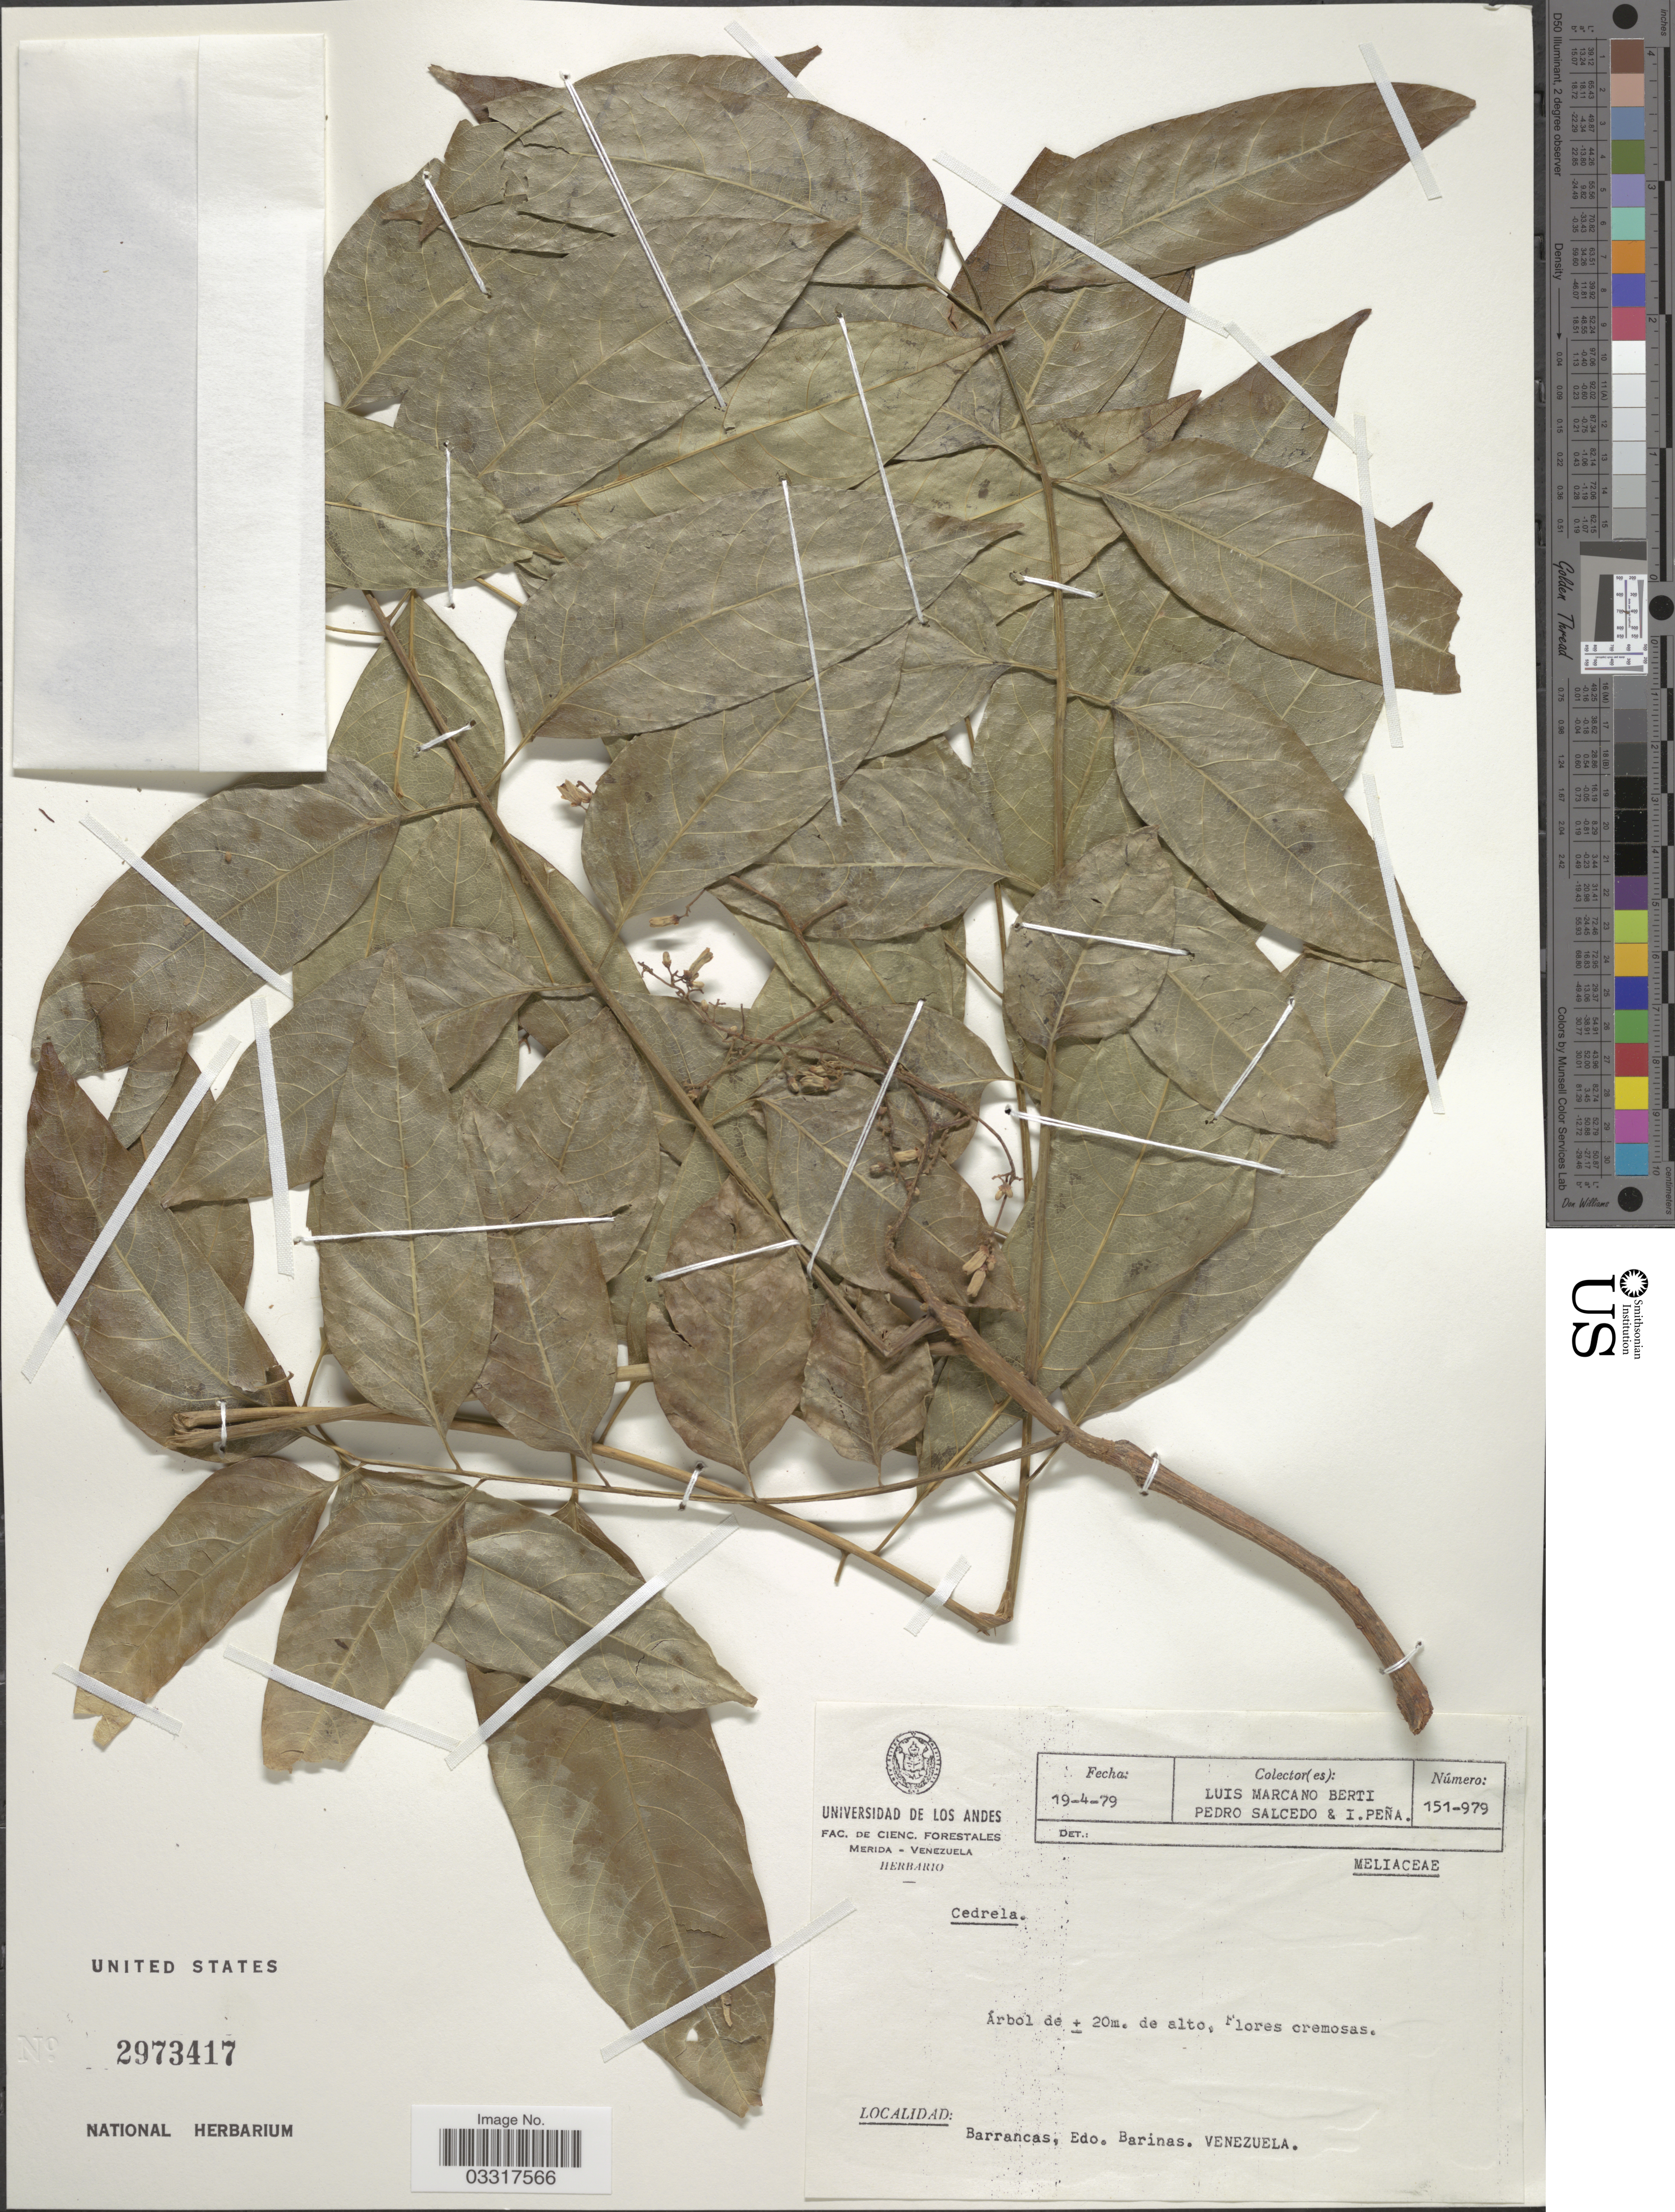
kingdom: Plantae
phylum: Tracheophyta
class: Magnoliopsida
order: Sapindales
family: Meliaceae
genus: Cedrela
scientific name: Cedrela sp.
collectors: L. Marcano-Berti, P. Salcedo & I. Pena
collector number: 151-979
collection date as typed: Transcribed d/m/y: 19/4/79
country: Venezuela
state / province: Barinas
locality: Barrancas.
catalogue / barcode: US 2973417